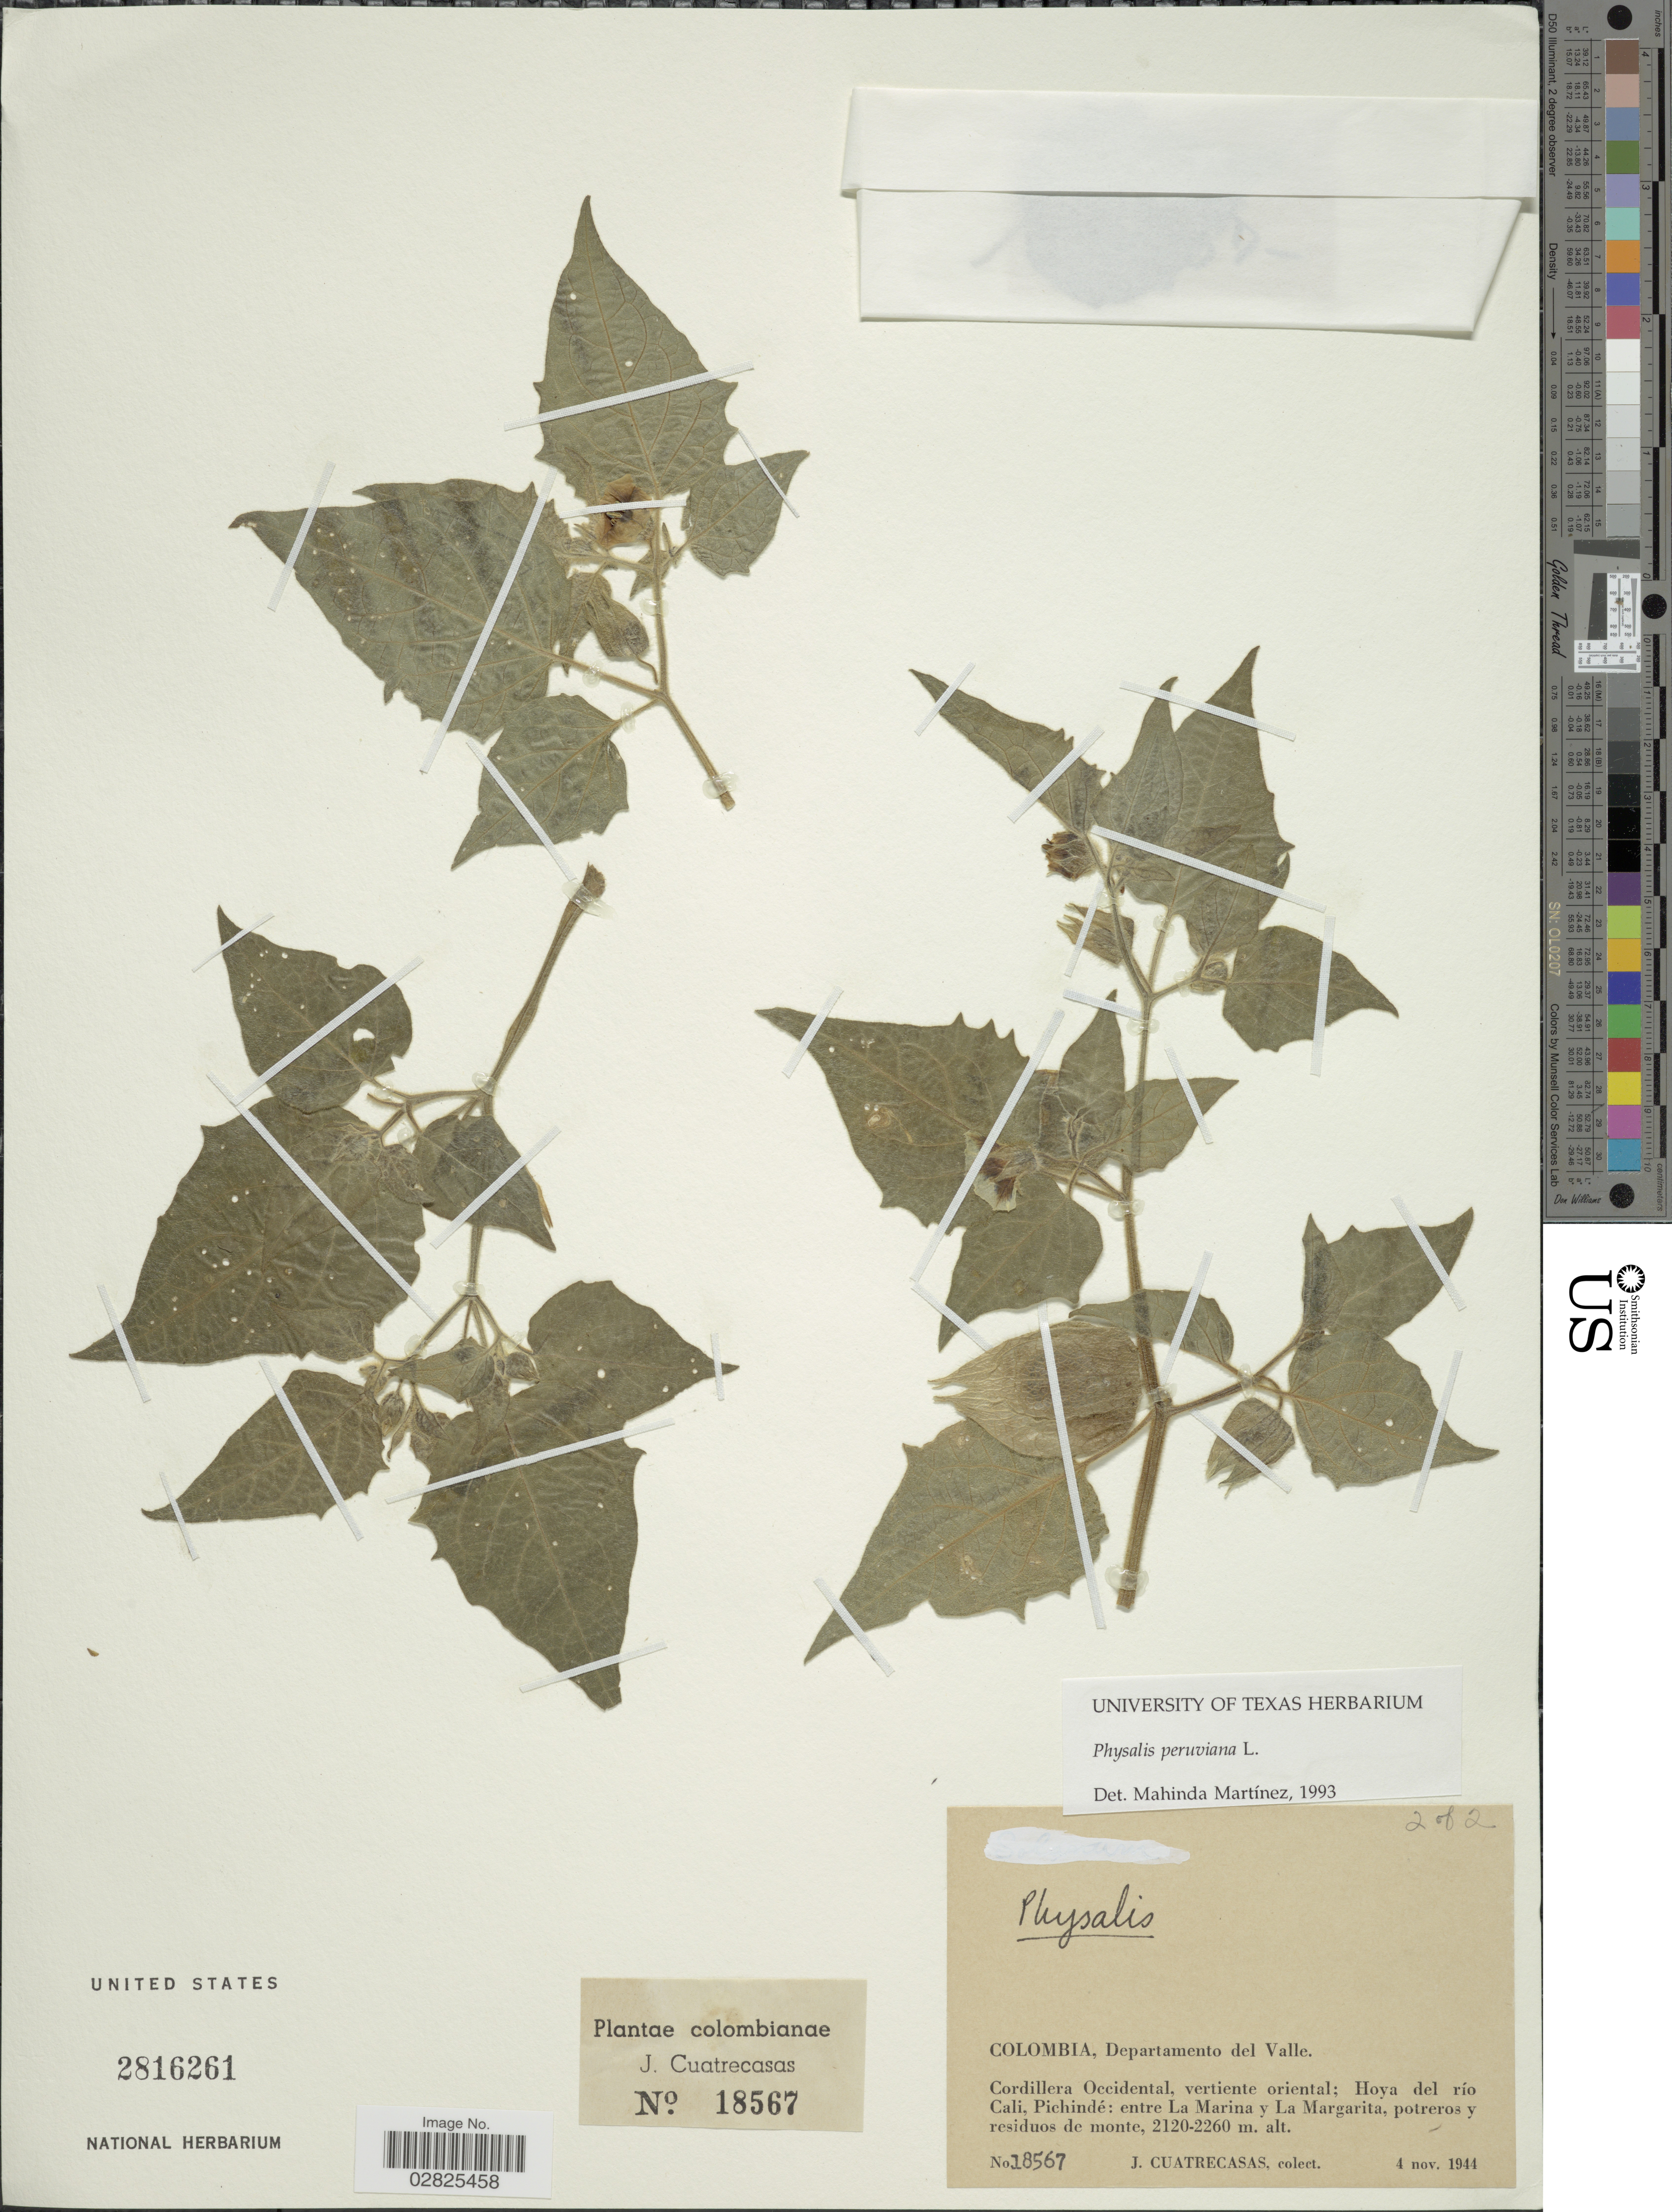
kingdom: Plantae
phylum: Tracheophyta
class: Magnoliopsida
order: Solanales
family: Solanaceae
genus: Physalis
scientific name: Physalis peruviana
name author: L.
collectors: J. Cuatrecasas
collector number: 18567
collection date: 1944-11-04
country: Colombia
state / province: Valle del Cauca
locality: Departamento del Valle. Cordillera Occidental, vertiente oriental; Hoya del río Cali, Pichindé: entre La Marina y La Margarita, potreros y residuos de monte.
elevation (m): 2120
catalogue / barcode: US 2816261